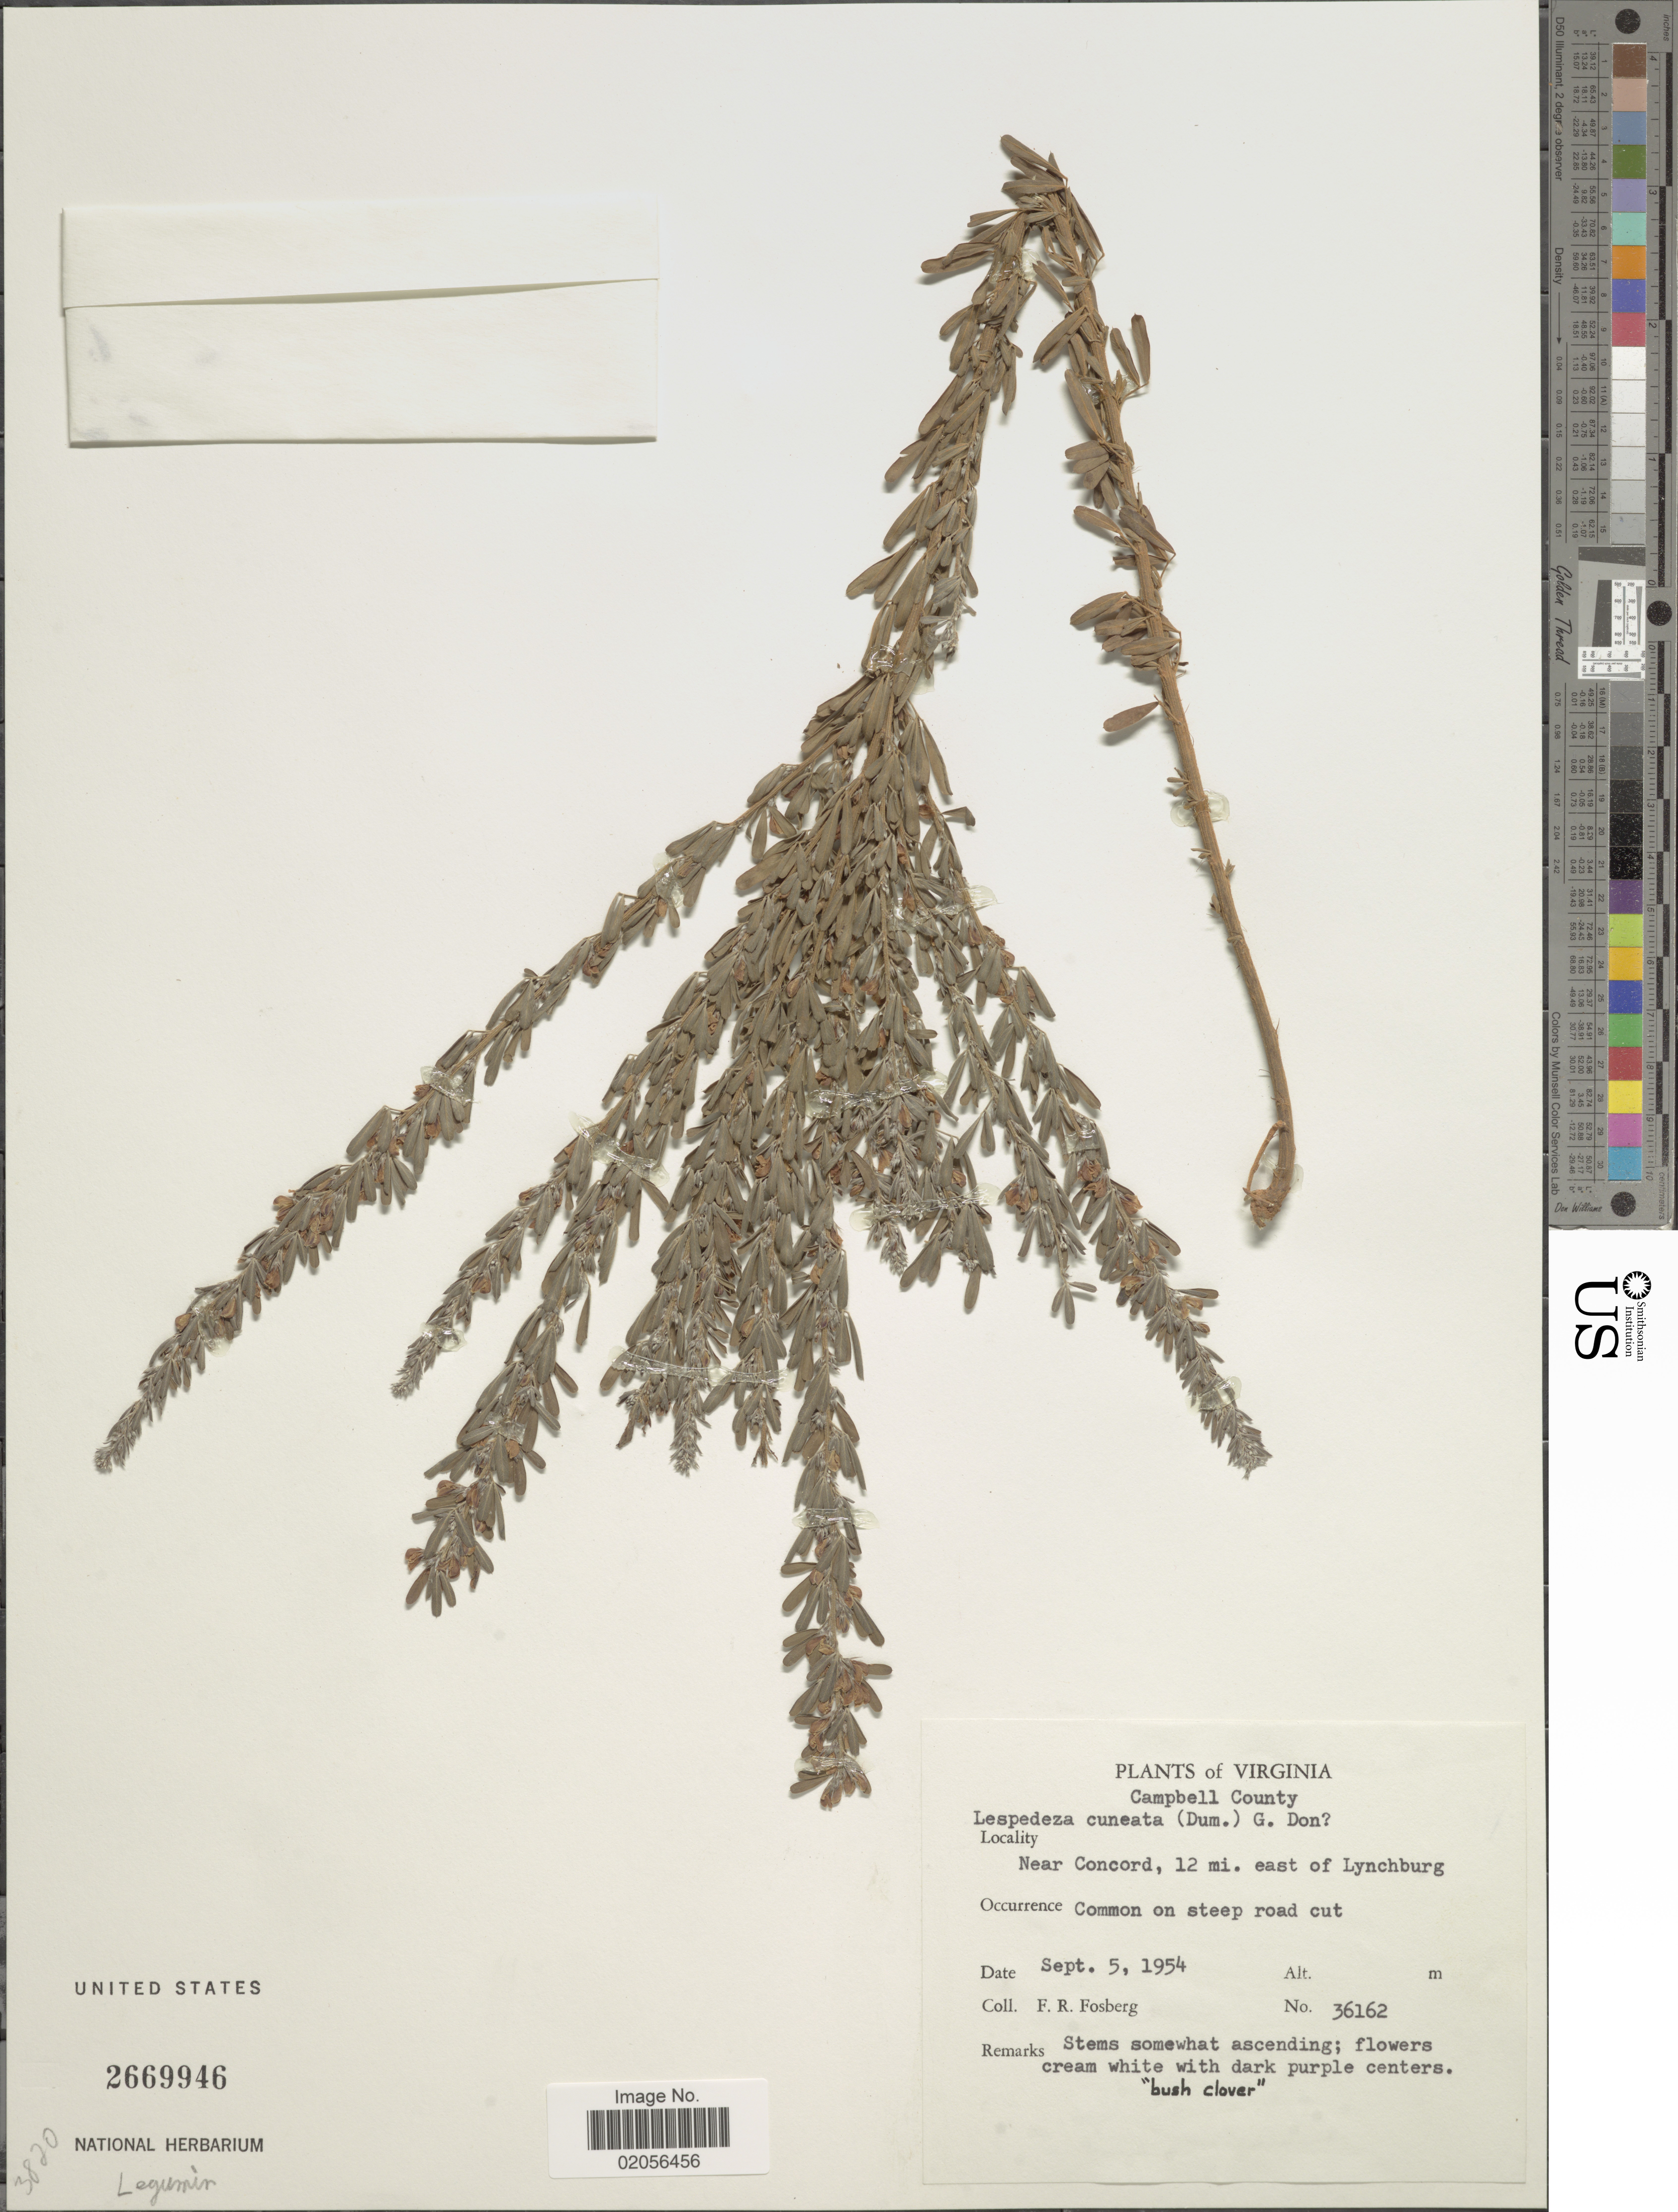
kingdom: Plantae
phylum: Tracheophyta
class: Magnoliopsida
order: Fabales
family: Fabaceae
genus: Lespedeza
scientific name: Lespedeza cuneata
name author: (Dum. Cours.) G. Don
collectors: F. R. Fosberg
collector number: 36162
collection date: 1954-09-05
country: United States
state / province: Virginia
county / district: Campbell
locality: Campbell County, Near Concord, 12 mi east of Lynchburg, Occurrence Common on steep road cut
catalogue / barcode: US 2669946